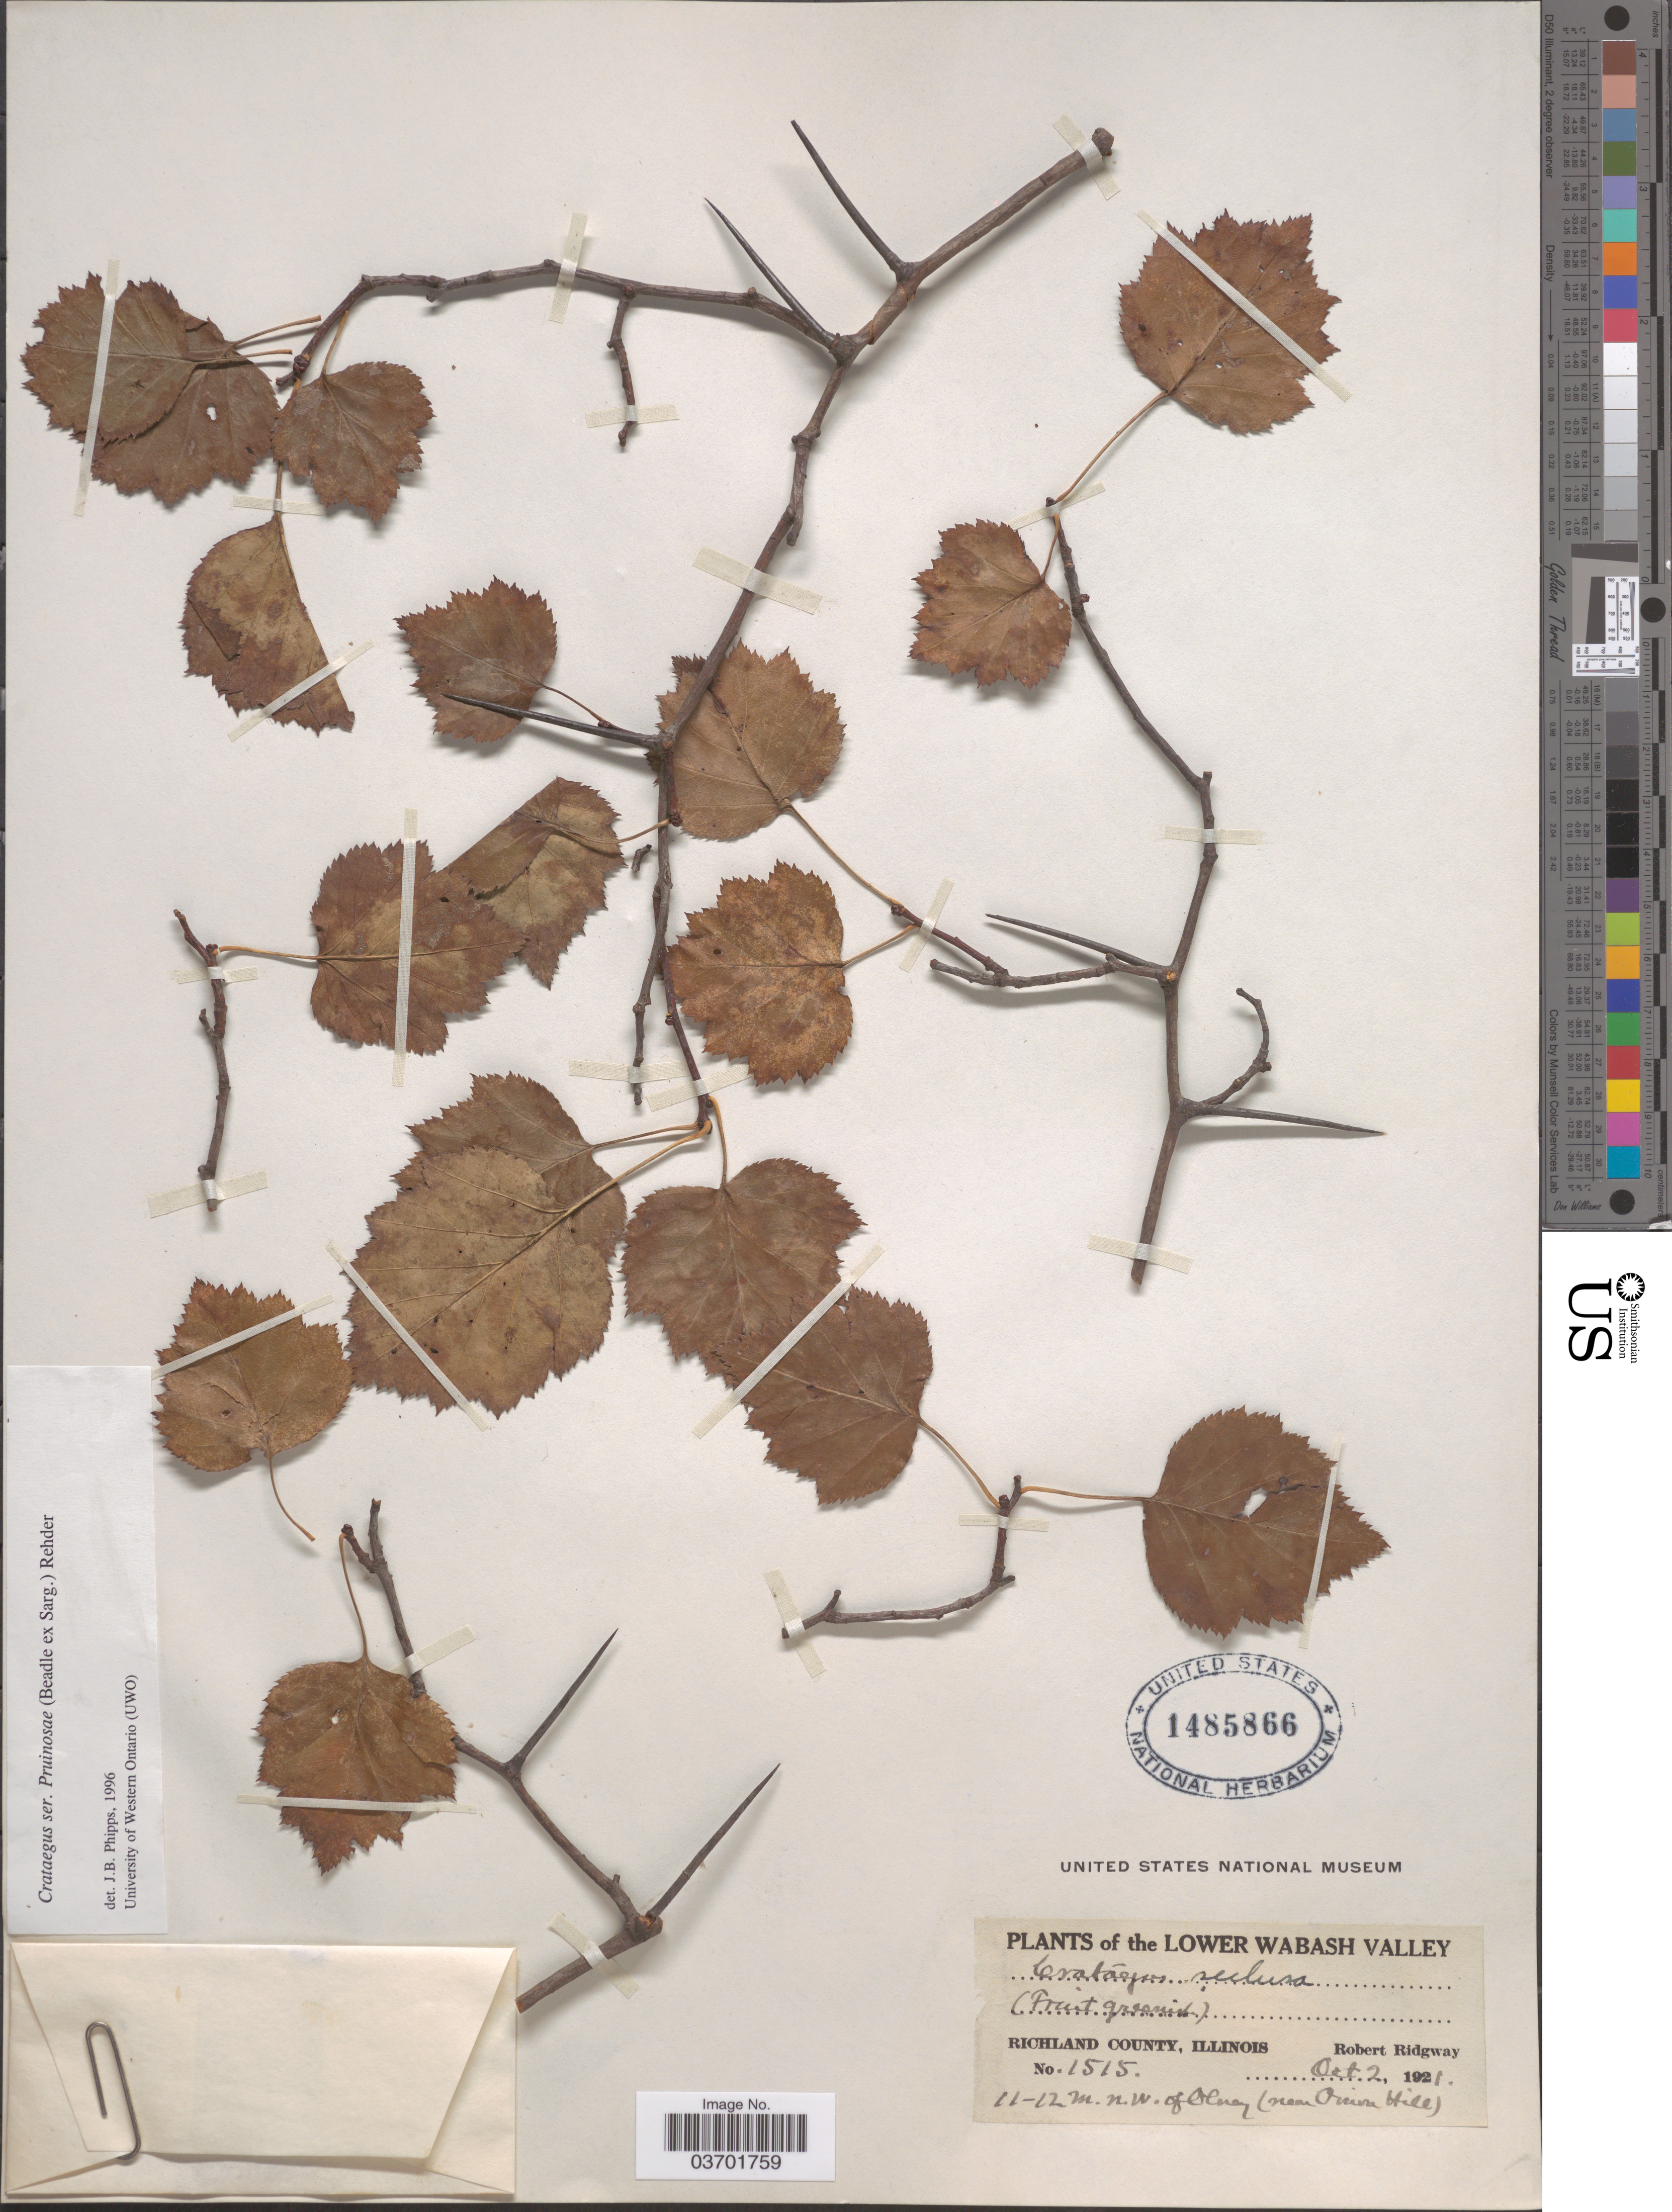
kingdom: Plantae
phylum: Tracheophyta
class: Magnoliopsida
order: Rosales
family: Rosaceae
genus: Crataegus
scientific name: Crataegus seclusa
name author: Sarg.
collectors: R. Ridgway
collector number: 1515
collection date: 1921-10-02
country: United States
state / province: Illinois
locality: Lower Wabash Valley. Richland County. 11-12 m. n.w. of Olney (near Onion Hill).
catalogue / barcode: US 1485866